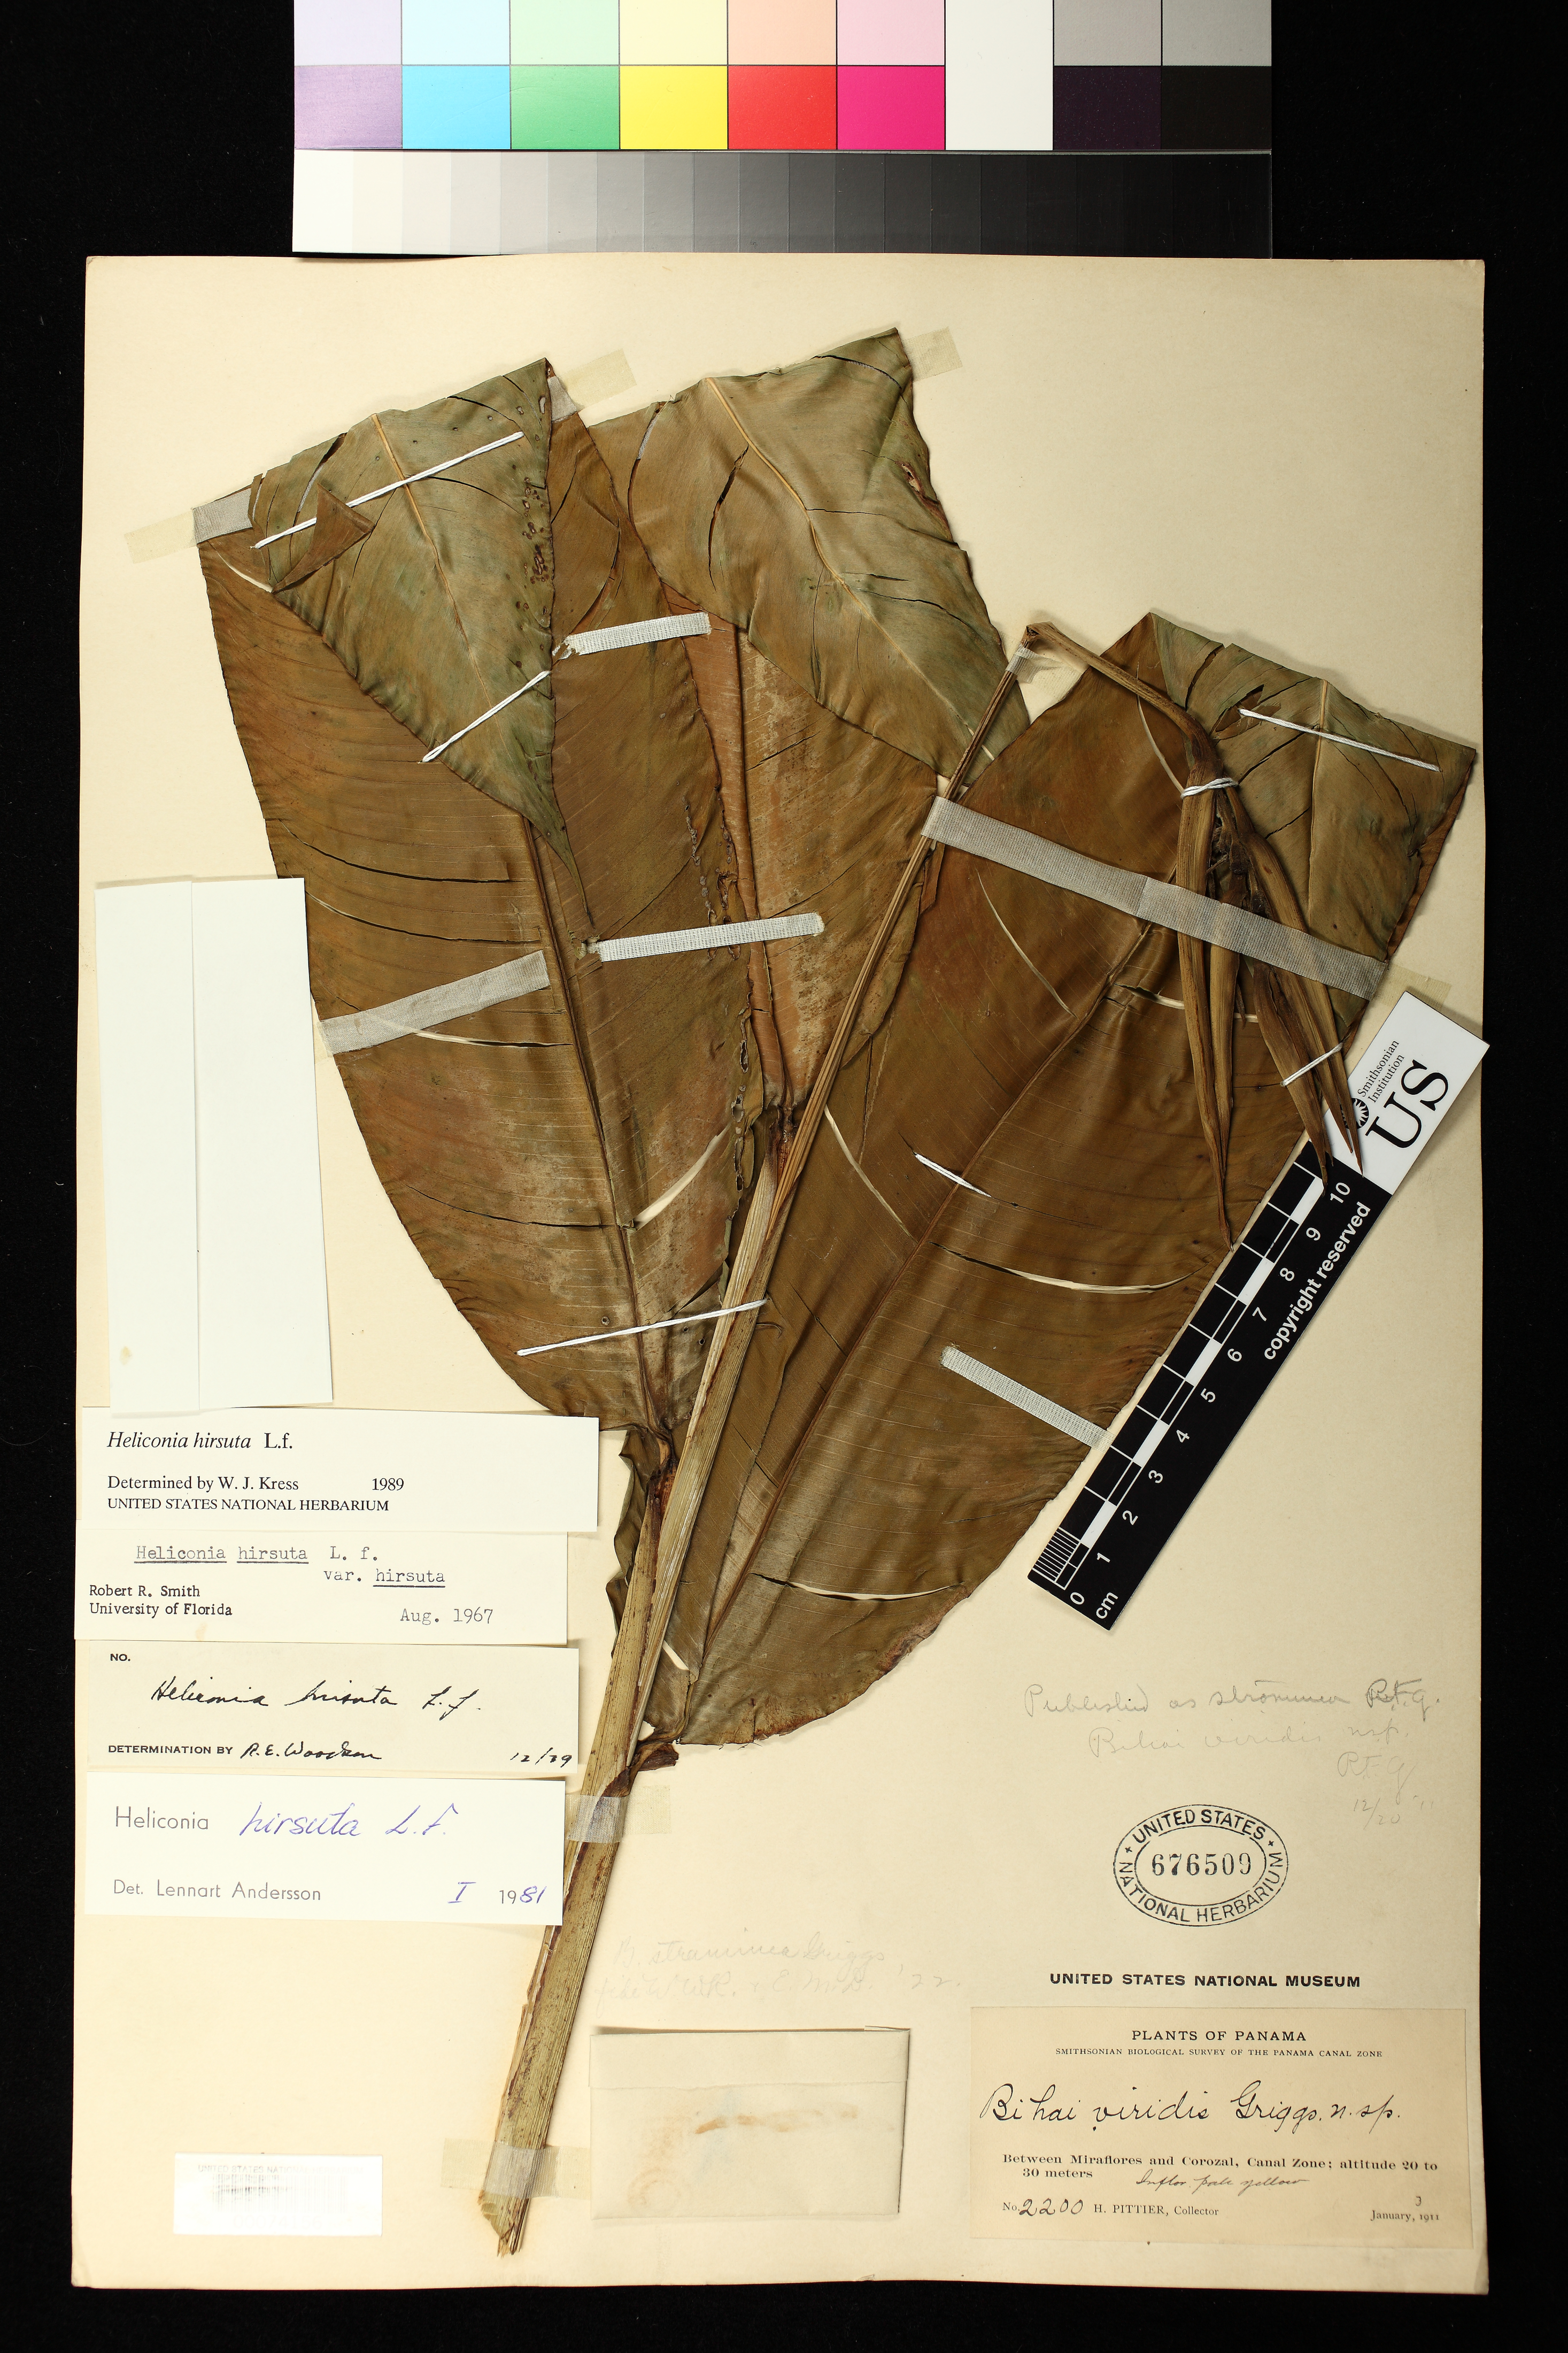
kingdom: Plantae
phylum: Tracheophyta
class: Liliopsida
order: Zingiberales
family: Heliconiaceae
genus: Heliconia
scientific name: Heliconia hirsuta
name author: L. f.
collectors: H. F. Pittier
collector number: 2200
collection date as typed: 03 Jan 1911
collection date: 1911-01-03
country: Panama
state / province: Panamá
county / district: Canal Zone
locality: Between Miraflores and Corozal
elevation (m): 20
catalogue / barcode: US 676509